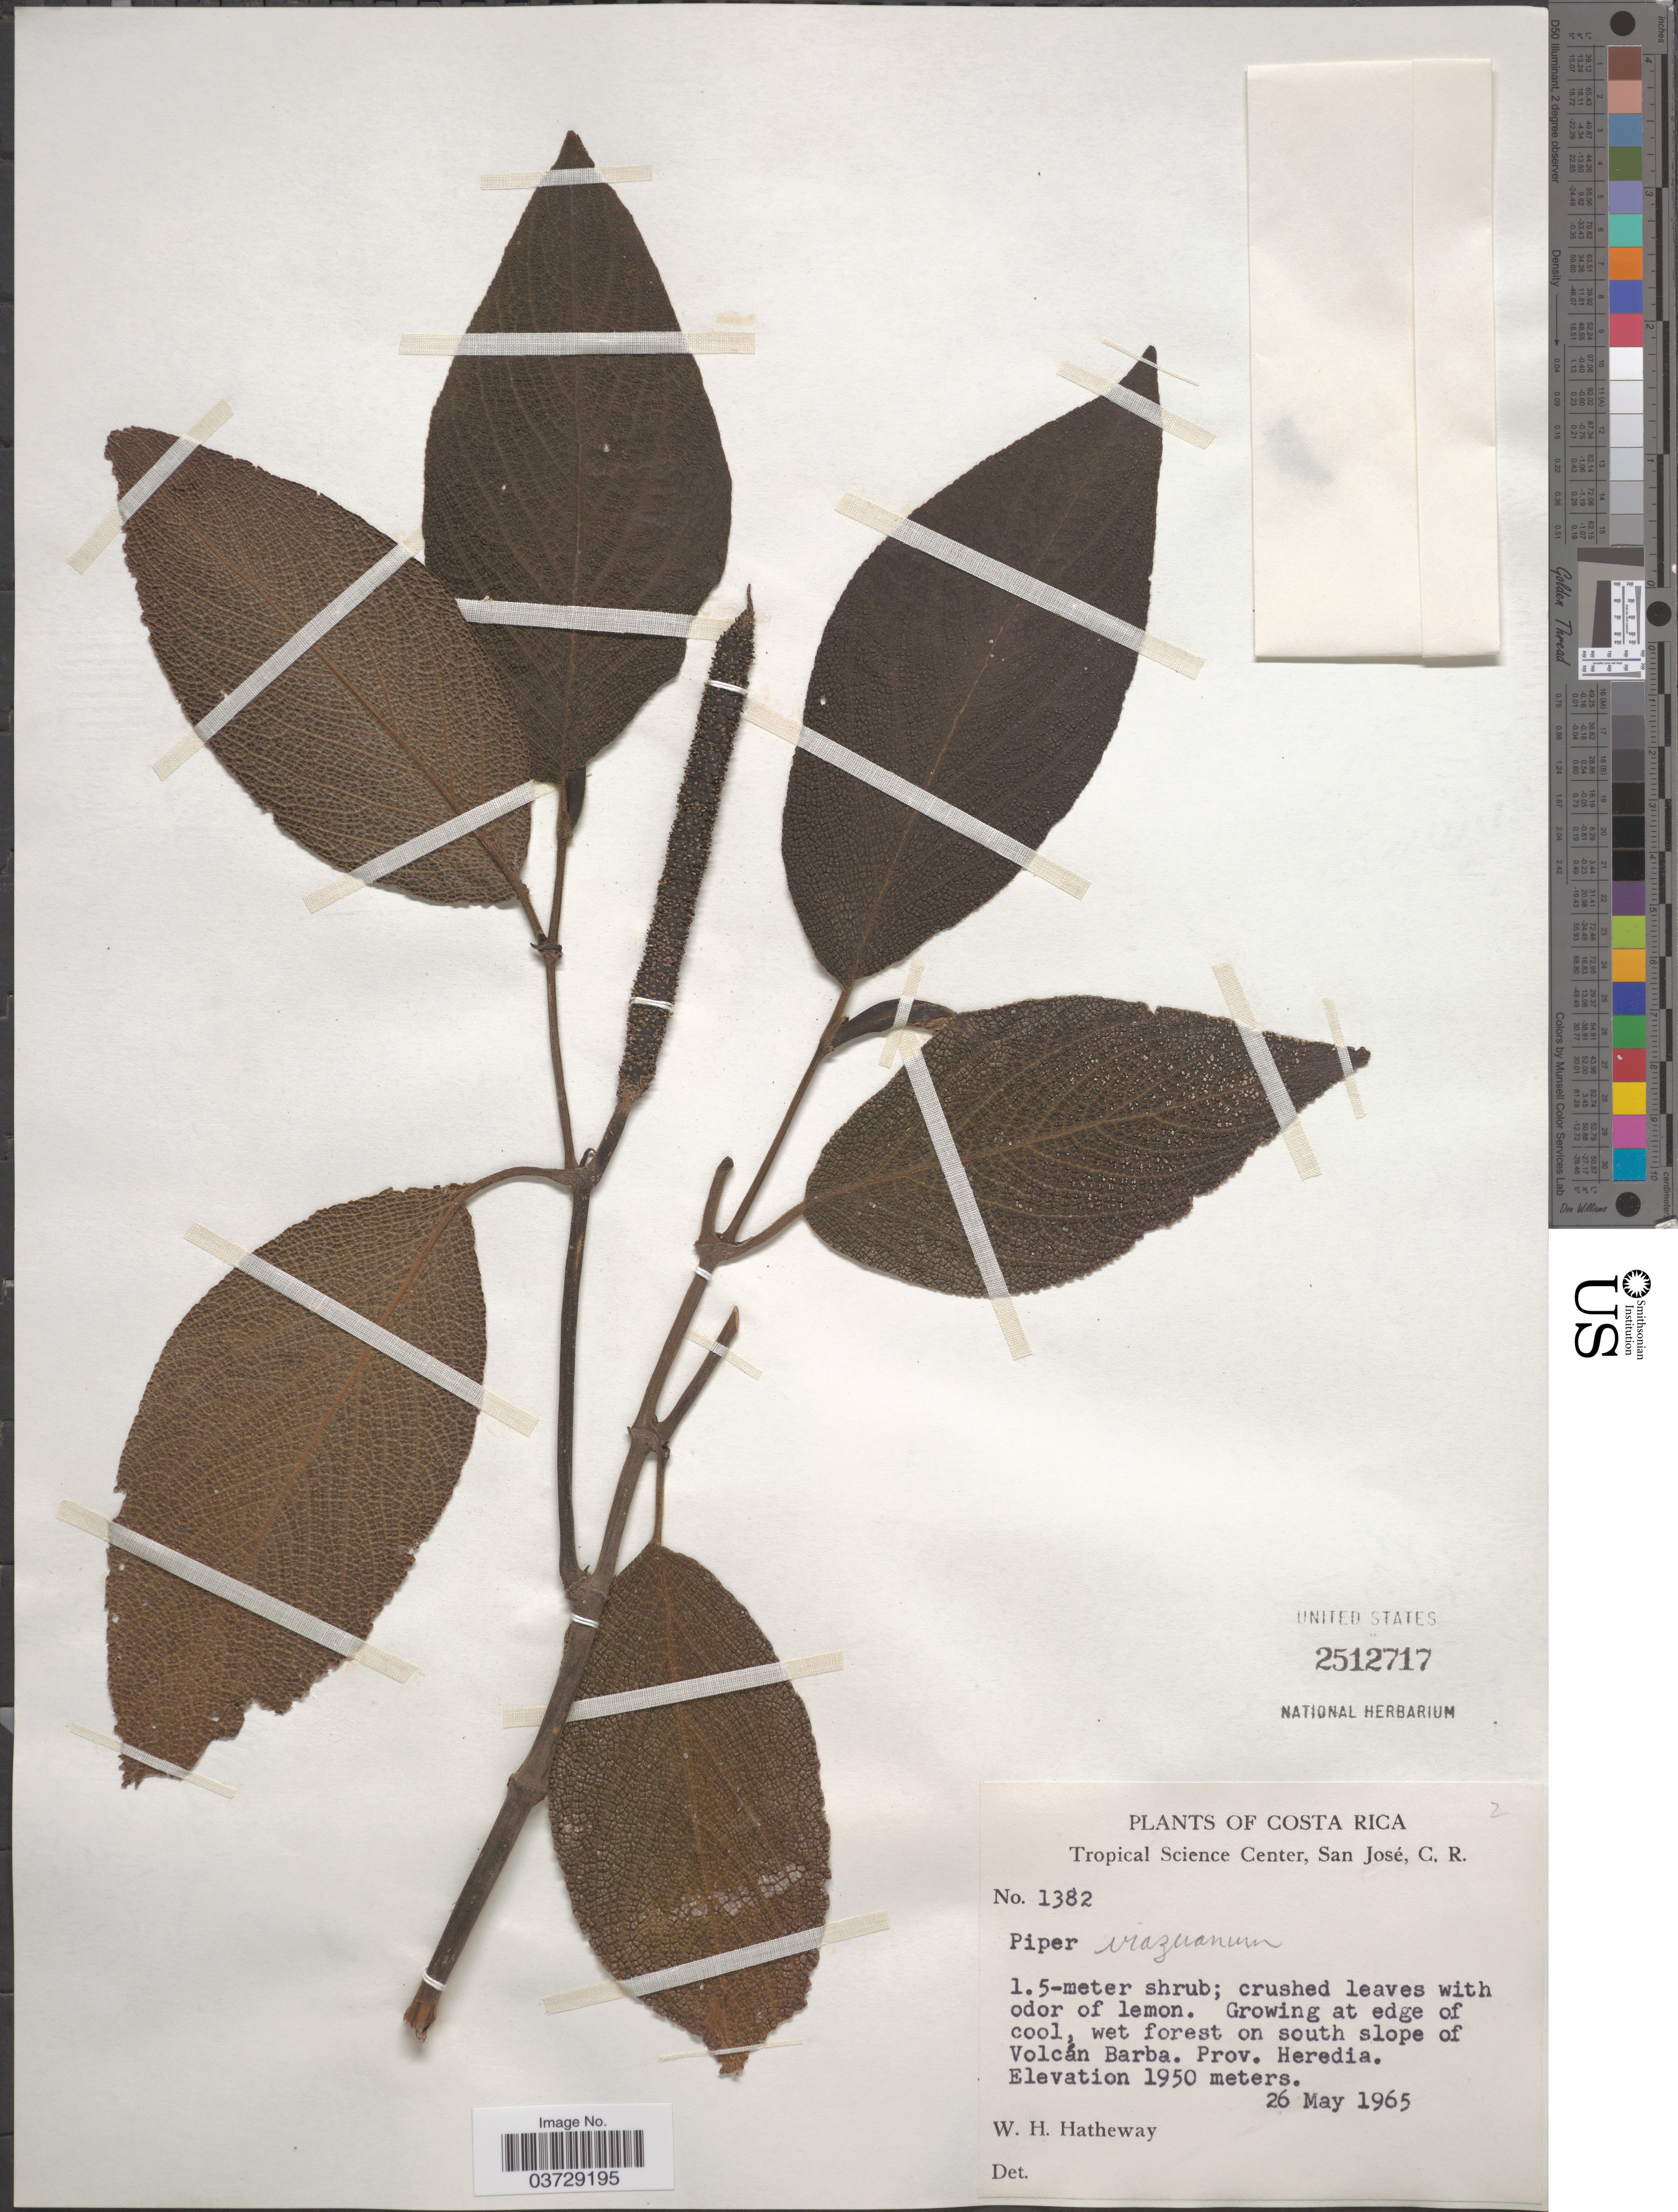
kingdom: Plantae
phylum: Tracheophyta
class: Magnoliopsida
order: Piperales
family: Piperaceae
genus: Piper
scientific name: Piper irazuanum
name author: C. DC.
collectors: W. H. Hatheway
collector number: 1382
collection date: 1965-05-26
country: Costa Rica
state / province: Heredia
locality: On south slope of Volcán Barba.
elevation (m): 1950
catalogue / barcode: US 2512717